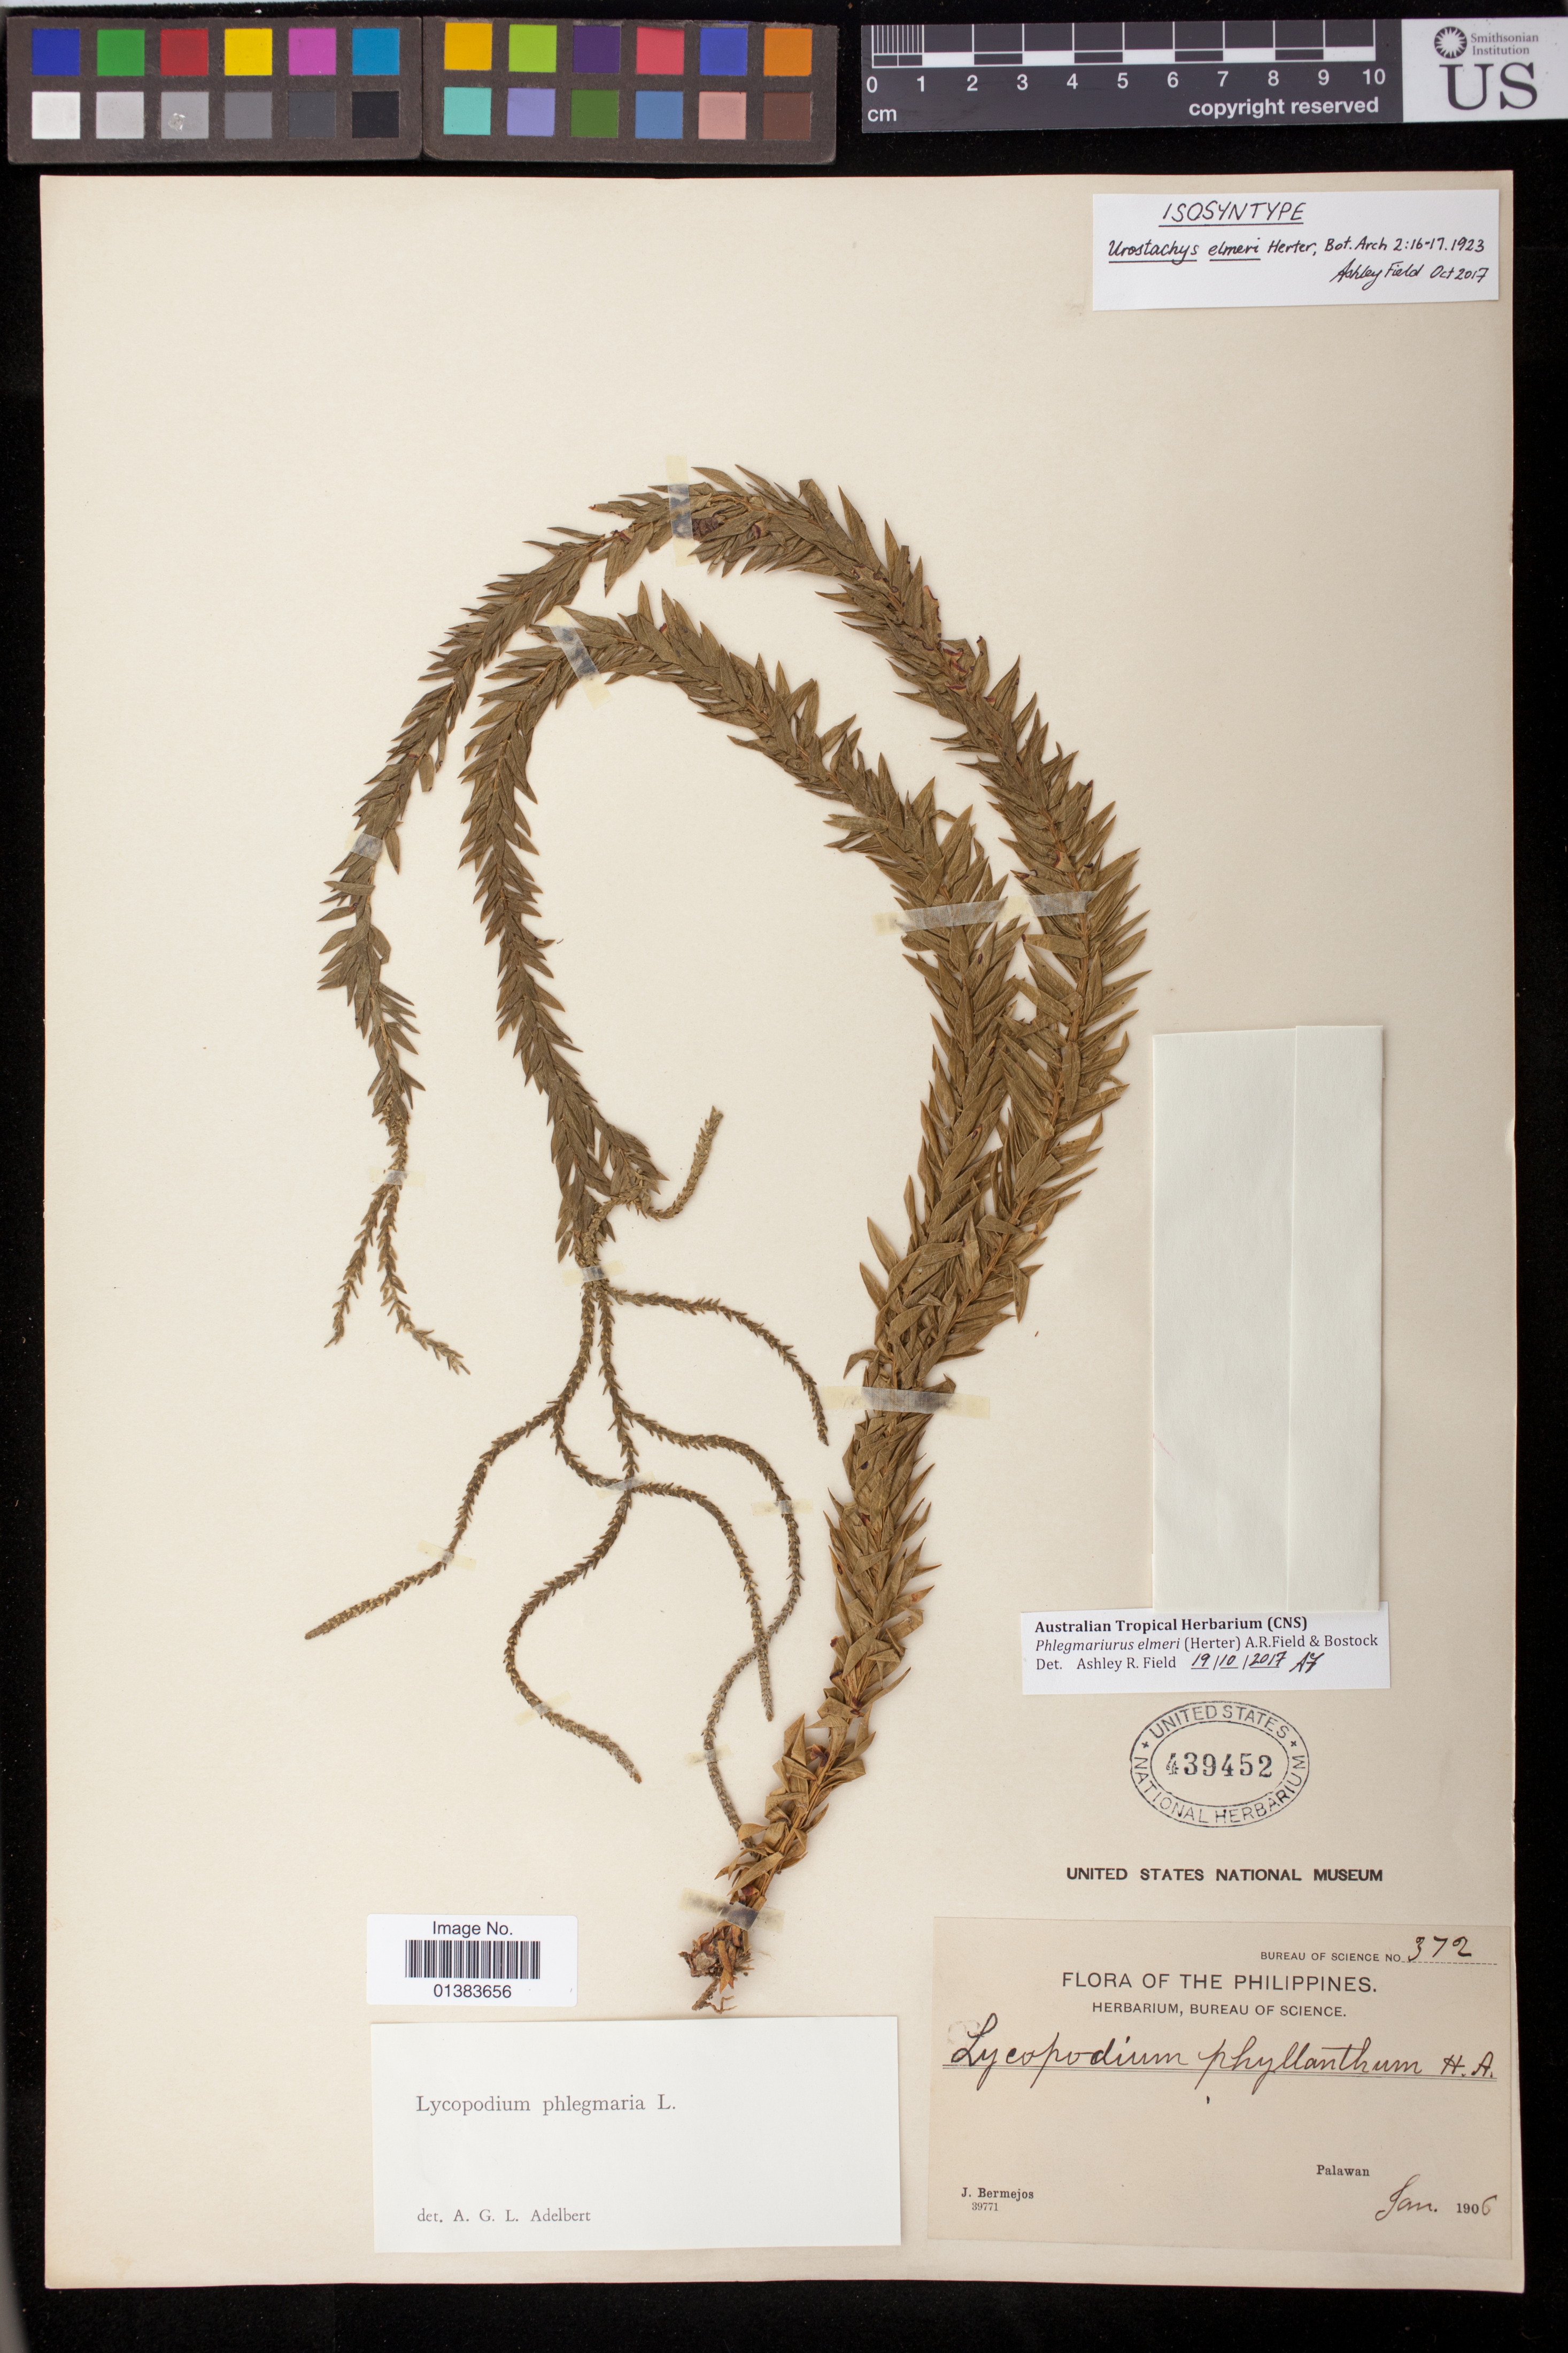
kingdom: Plantae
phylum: Tracheophyta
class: Lycopodiopsida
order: Lycopodiales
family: Lycopodiaceae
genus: Urostachys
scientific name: Urostachys elmeri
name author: Herter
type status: Isosyntype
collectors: J. Bermejos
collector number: Bur. Sci. 372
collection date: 1906-01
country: Philippines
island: Palawan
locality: Palawan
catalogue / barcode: US 439452